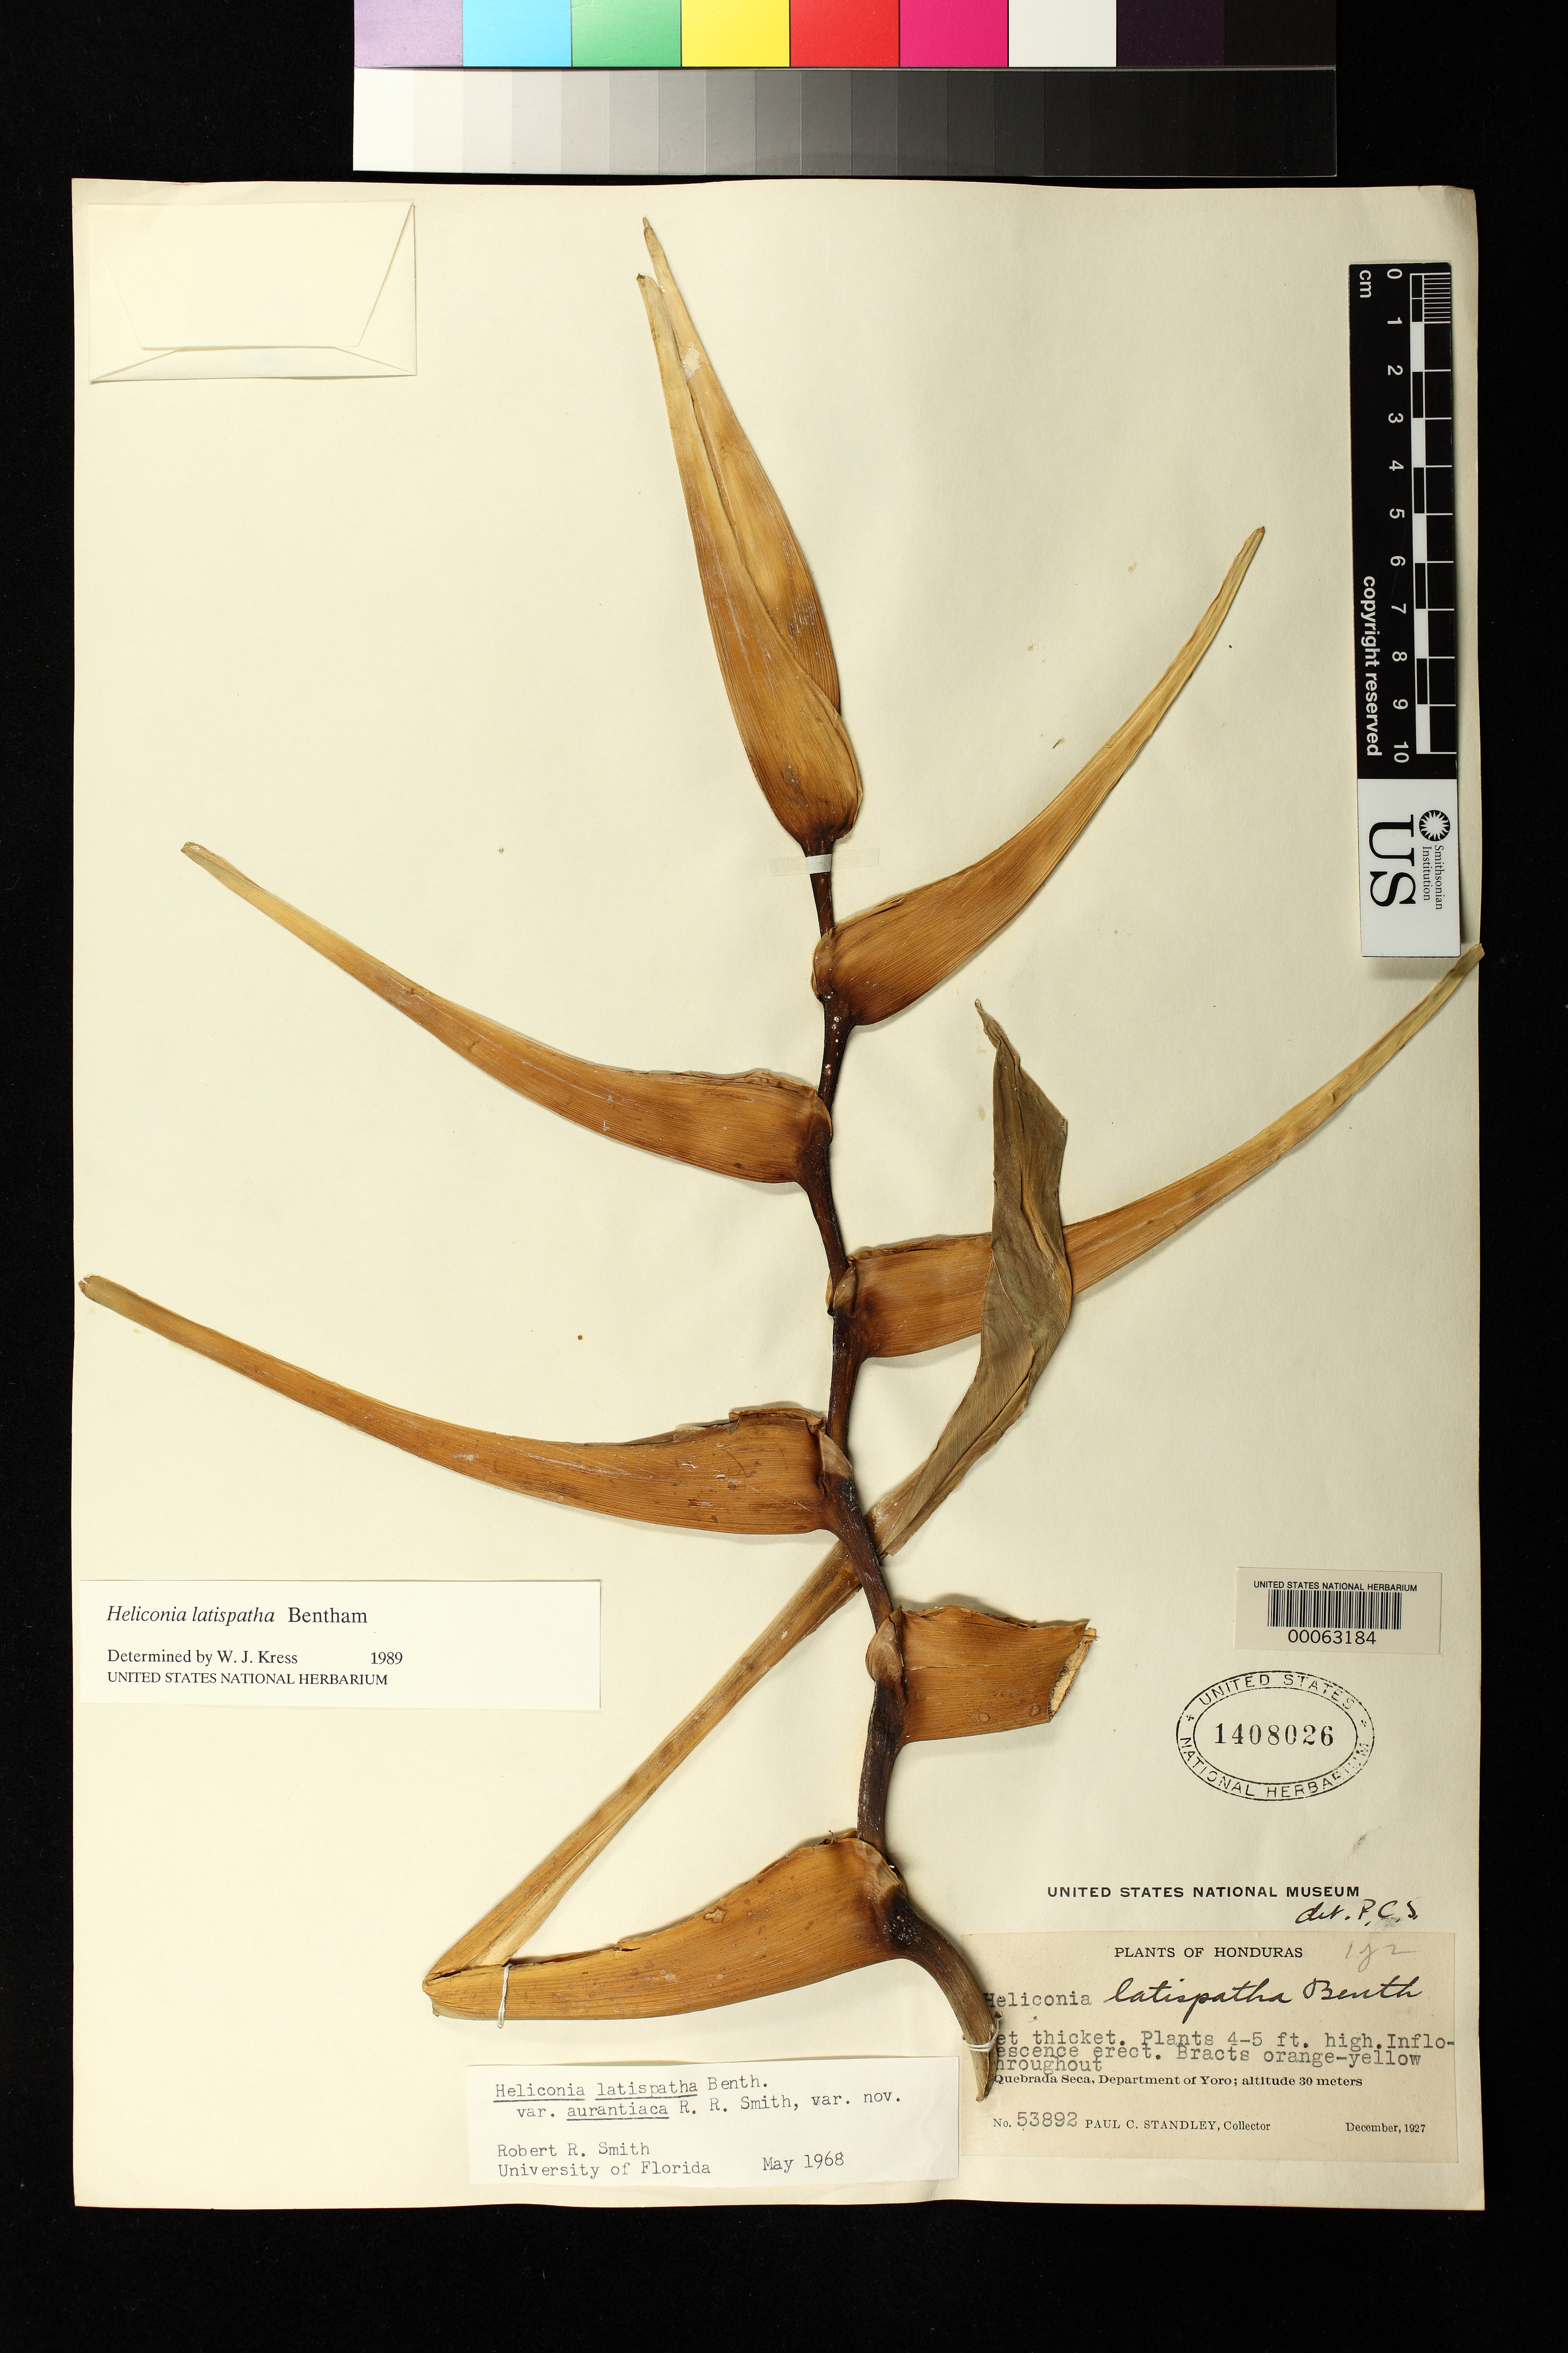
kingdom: Plantae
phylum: Tracheophyta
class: Liliopsida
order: Zingiberales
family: Heliconiaceae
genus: Heliconia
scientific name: Heliconia latispatha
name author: Benth.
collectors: P. C. Standley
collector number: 53892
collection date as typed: Dec 1927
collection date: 1927-12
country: Honduras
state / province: Yoro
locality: Quebrada Seca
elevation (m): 30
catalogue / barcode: US 1408026